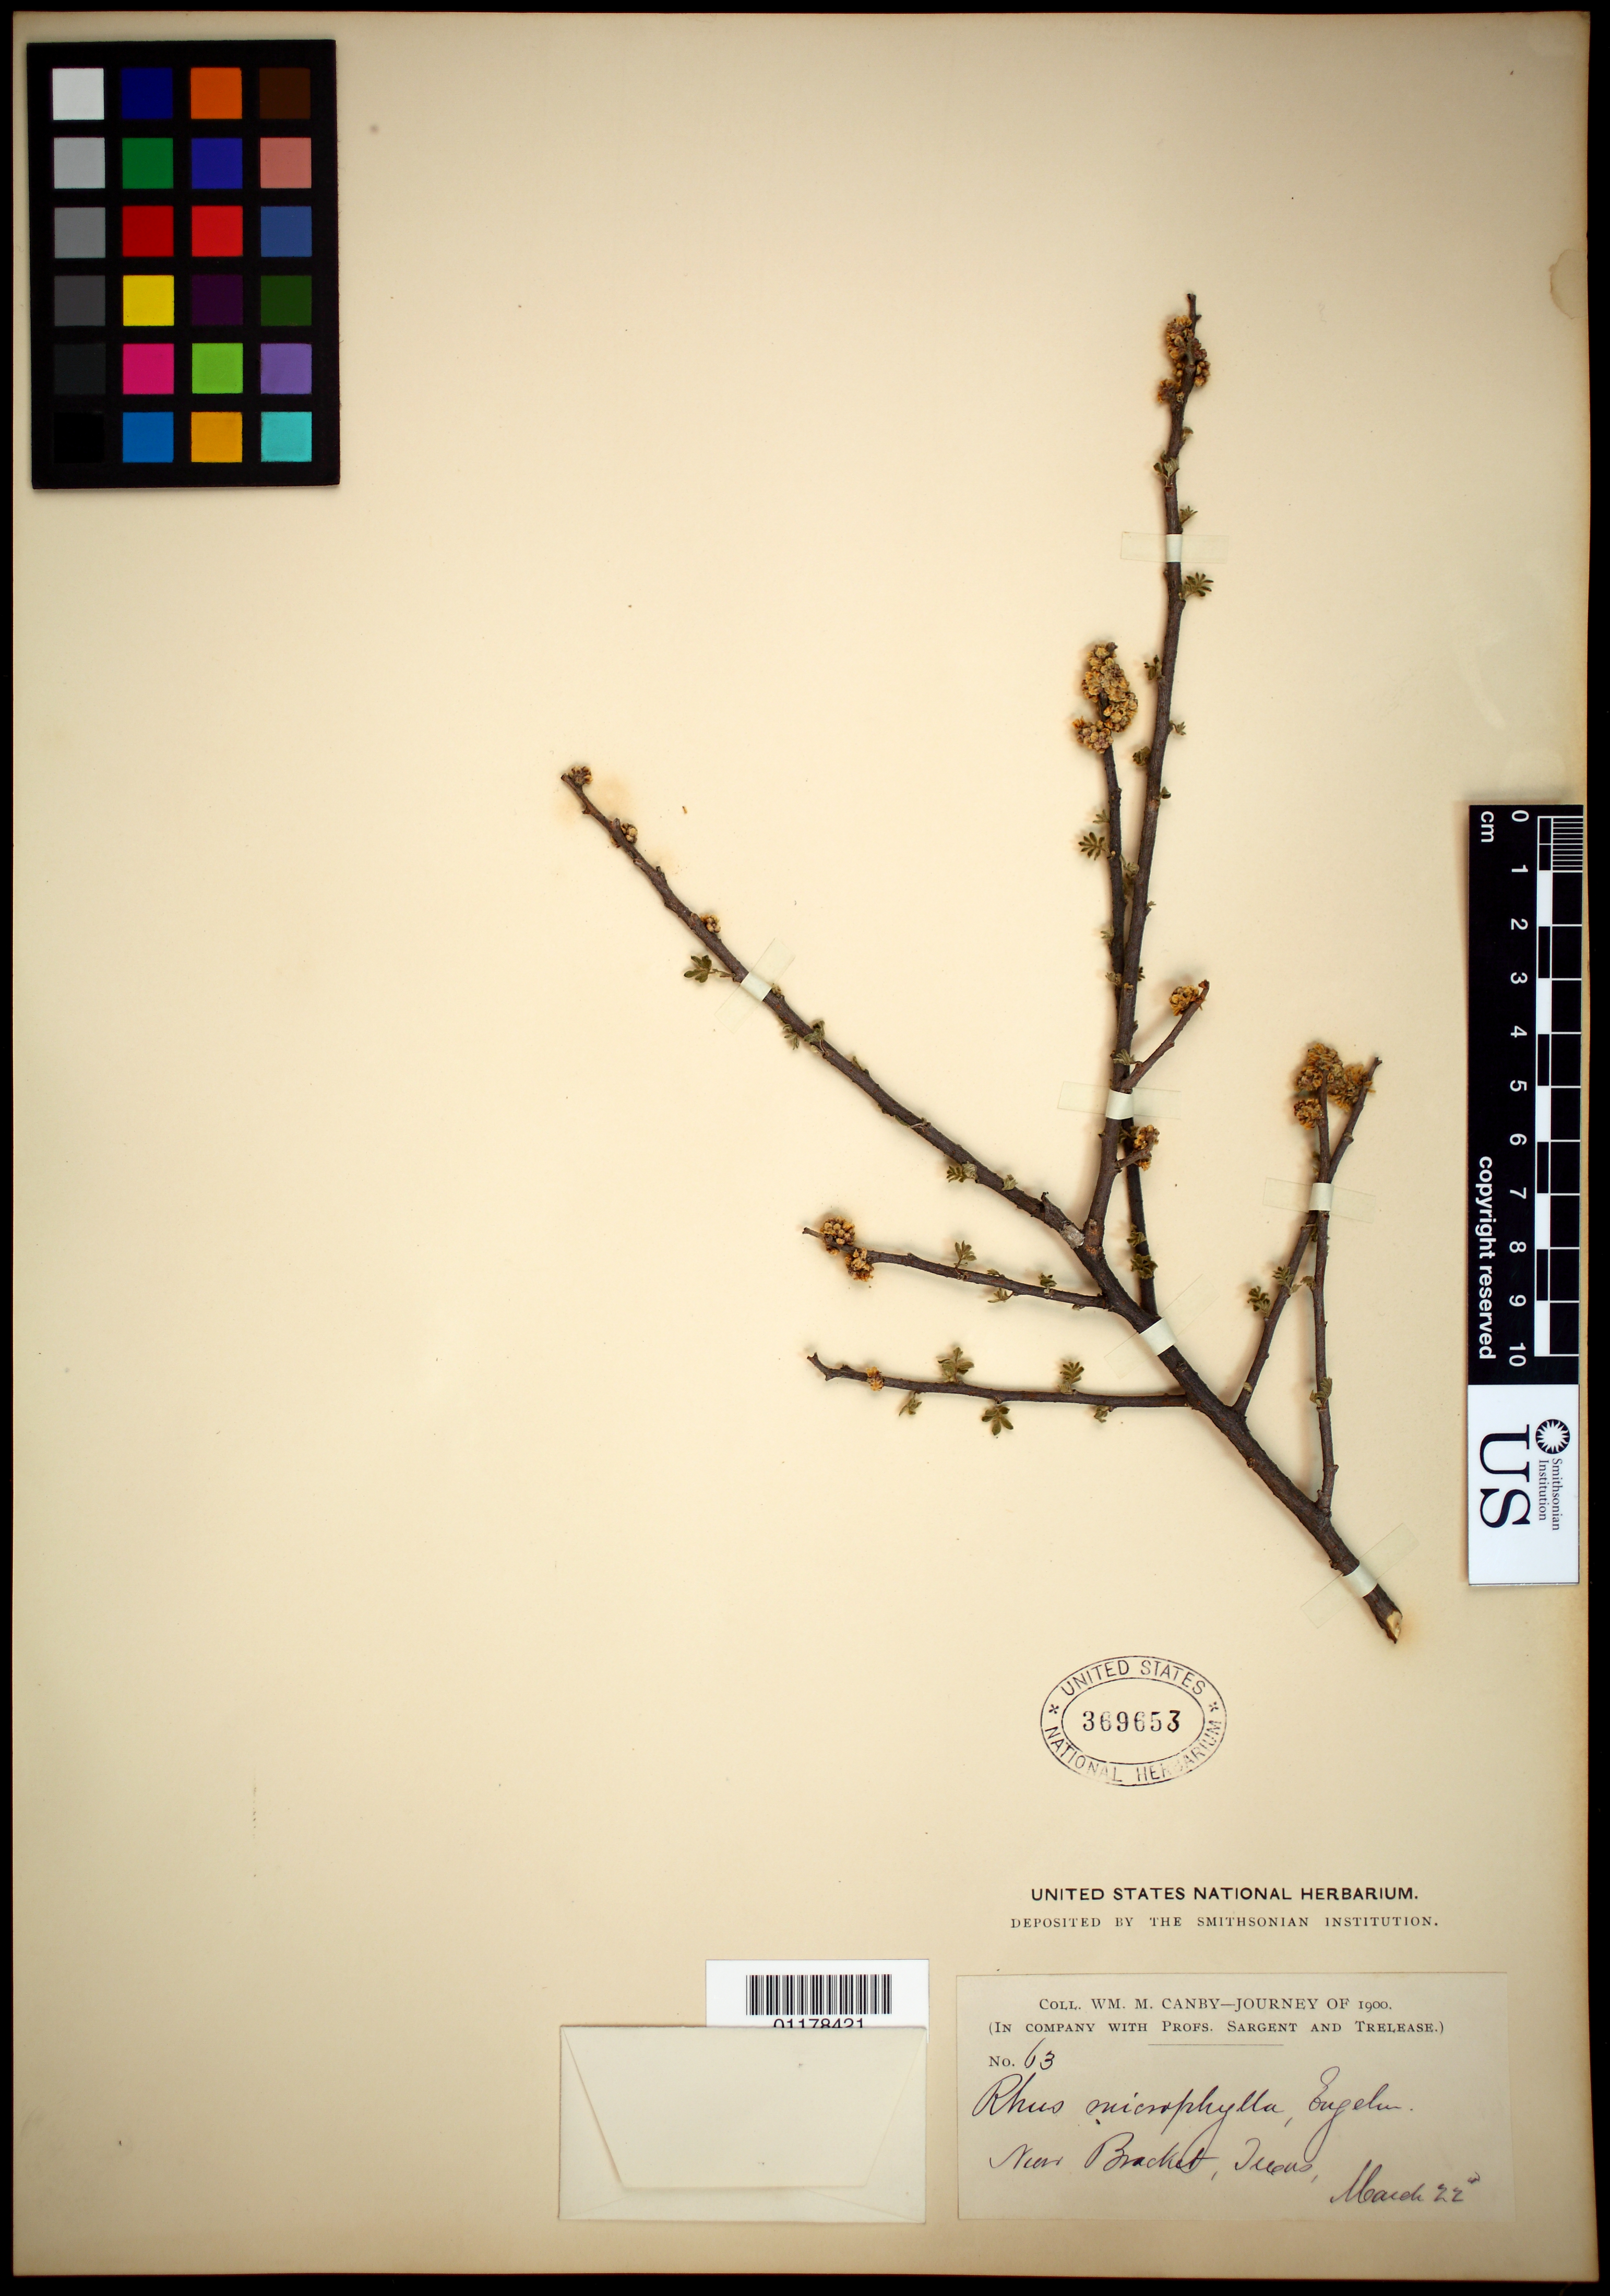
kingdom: Plantae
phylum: Tracheophyta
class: Magnoliopsida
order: Sapindales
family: Anacardiaceae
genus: Rhus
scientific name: Rhus microphylla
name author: Engelm.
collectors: W. M. Canby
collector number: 63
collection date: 1900-03-22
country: United States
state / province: Texas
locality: Near Bracket.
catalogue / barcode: US 369653